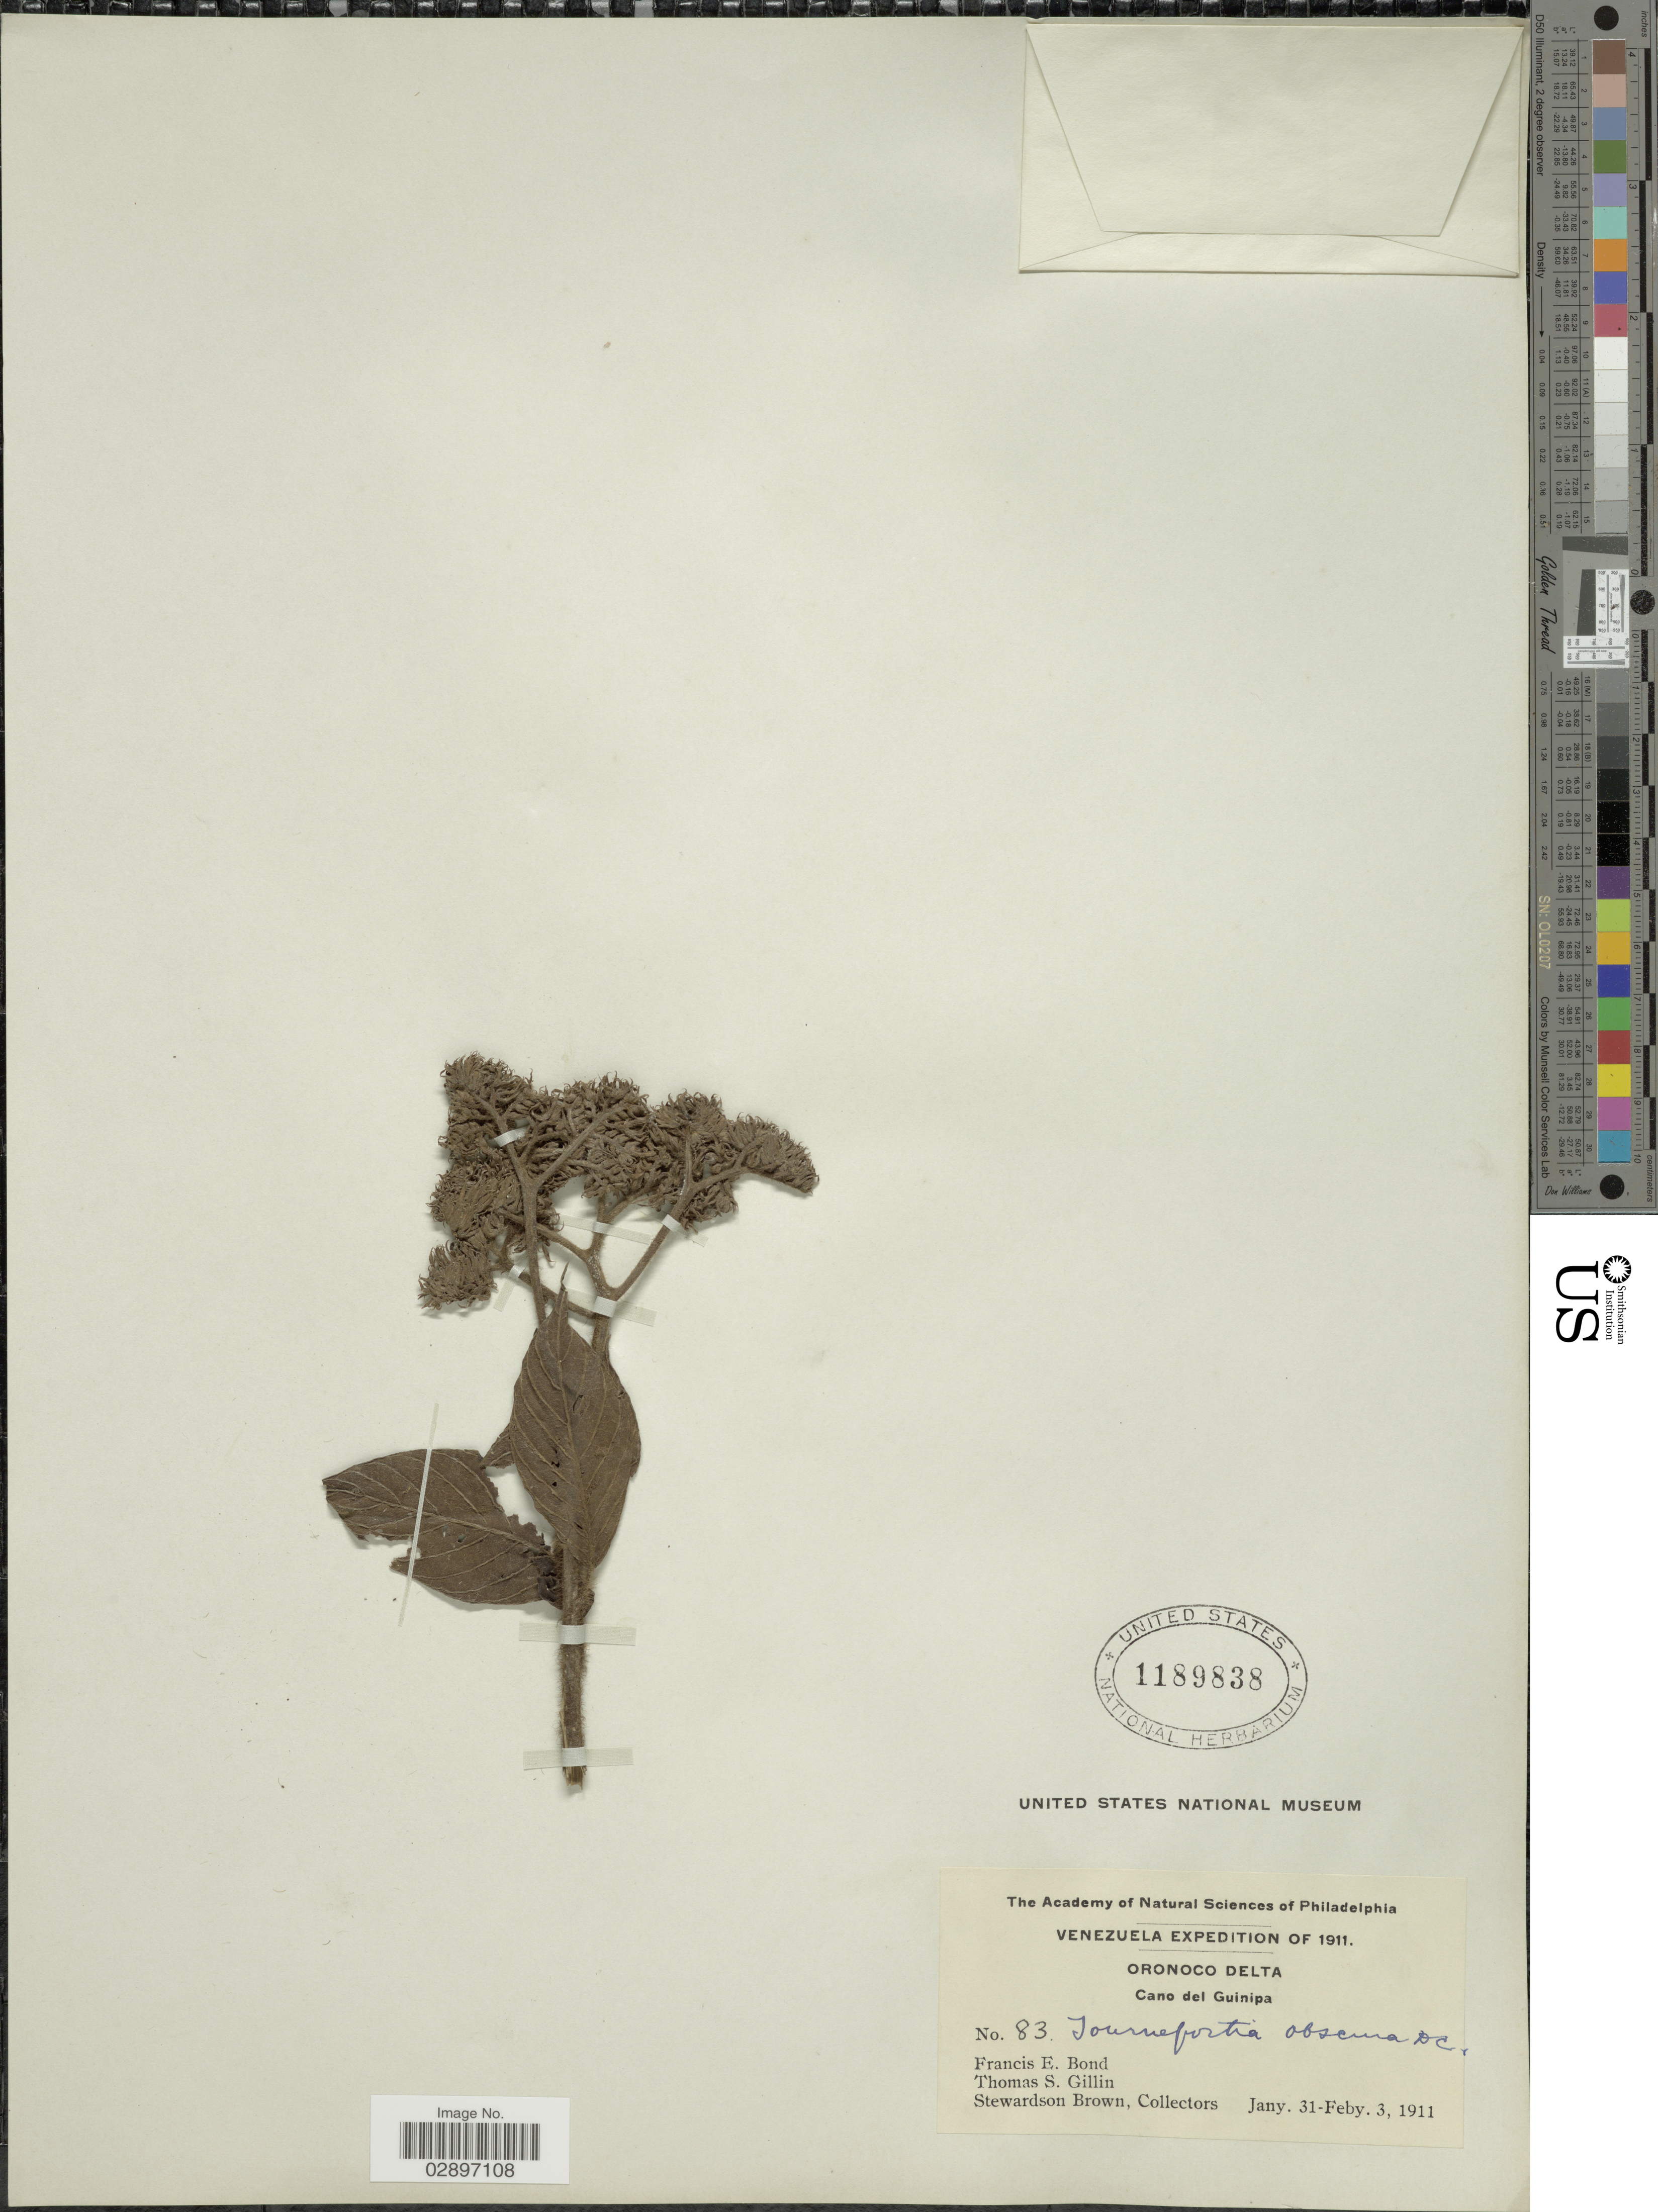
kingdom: Plantae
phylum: Tracheophyta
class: Magnoliopsida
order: Boraginales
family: Heliotropiaceae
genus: Tournefortia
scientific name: Tournefortia cuspidata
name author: Kunth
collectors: F. Bond, T. Gillin & S. Brown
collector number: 83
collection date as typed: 31 January -3 February 1911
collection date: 1911-01-31/1911-02-03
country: Venezuela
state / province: Monagas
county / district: Maturin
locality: Oronoco Delta along Rio Guanipa, including Indian and Creole villages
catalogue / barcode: US 1189838